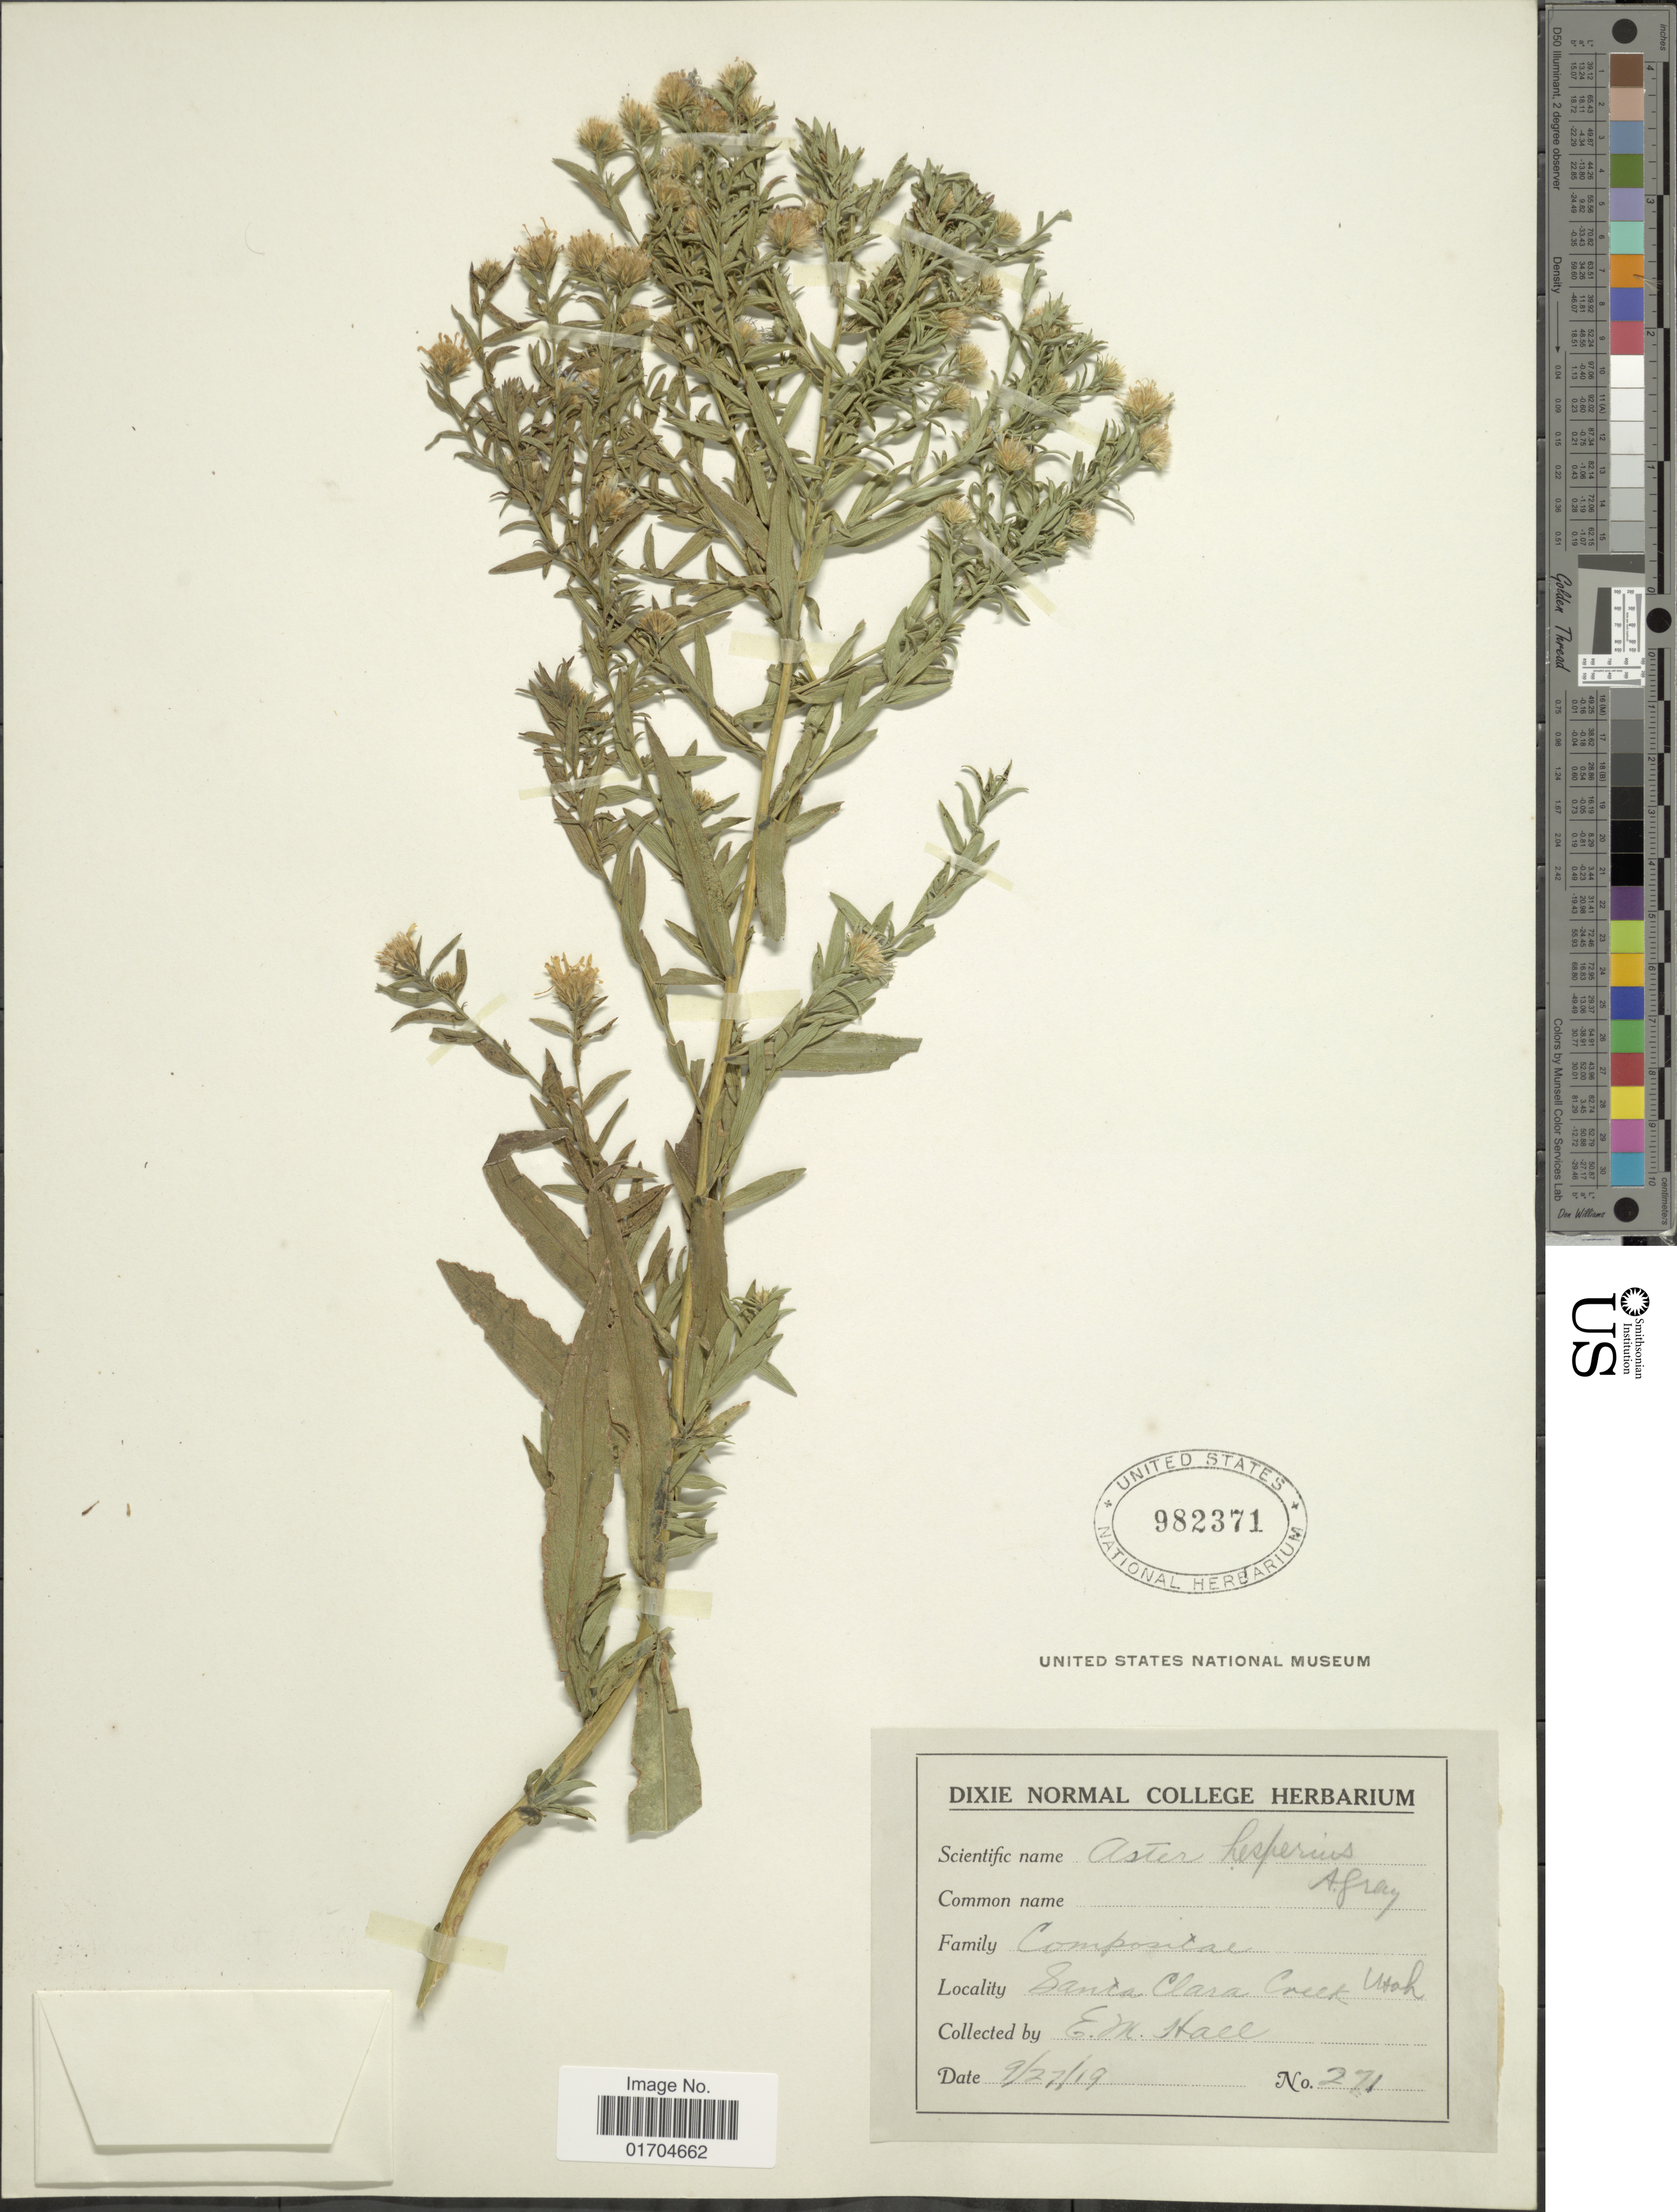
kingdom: Plantae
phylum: Tracheophyta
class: Magnoliopsida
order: Asterales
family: Asteraceae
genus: Symphyotrichum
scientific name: Symphyotrichum sp.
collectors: E. Hall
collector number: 271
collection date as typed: Transcribed d/m/y: 27/9/19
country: United States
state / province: Utah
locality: Santa Clara Creek.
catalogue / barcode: US 982371